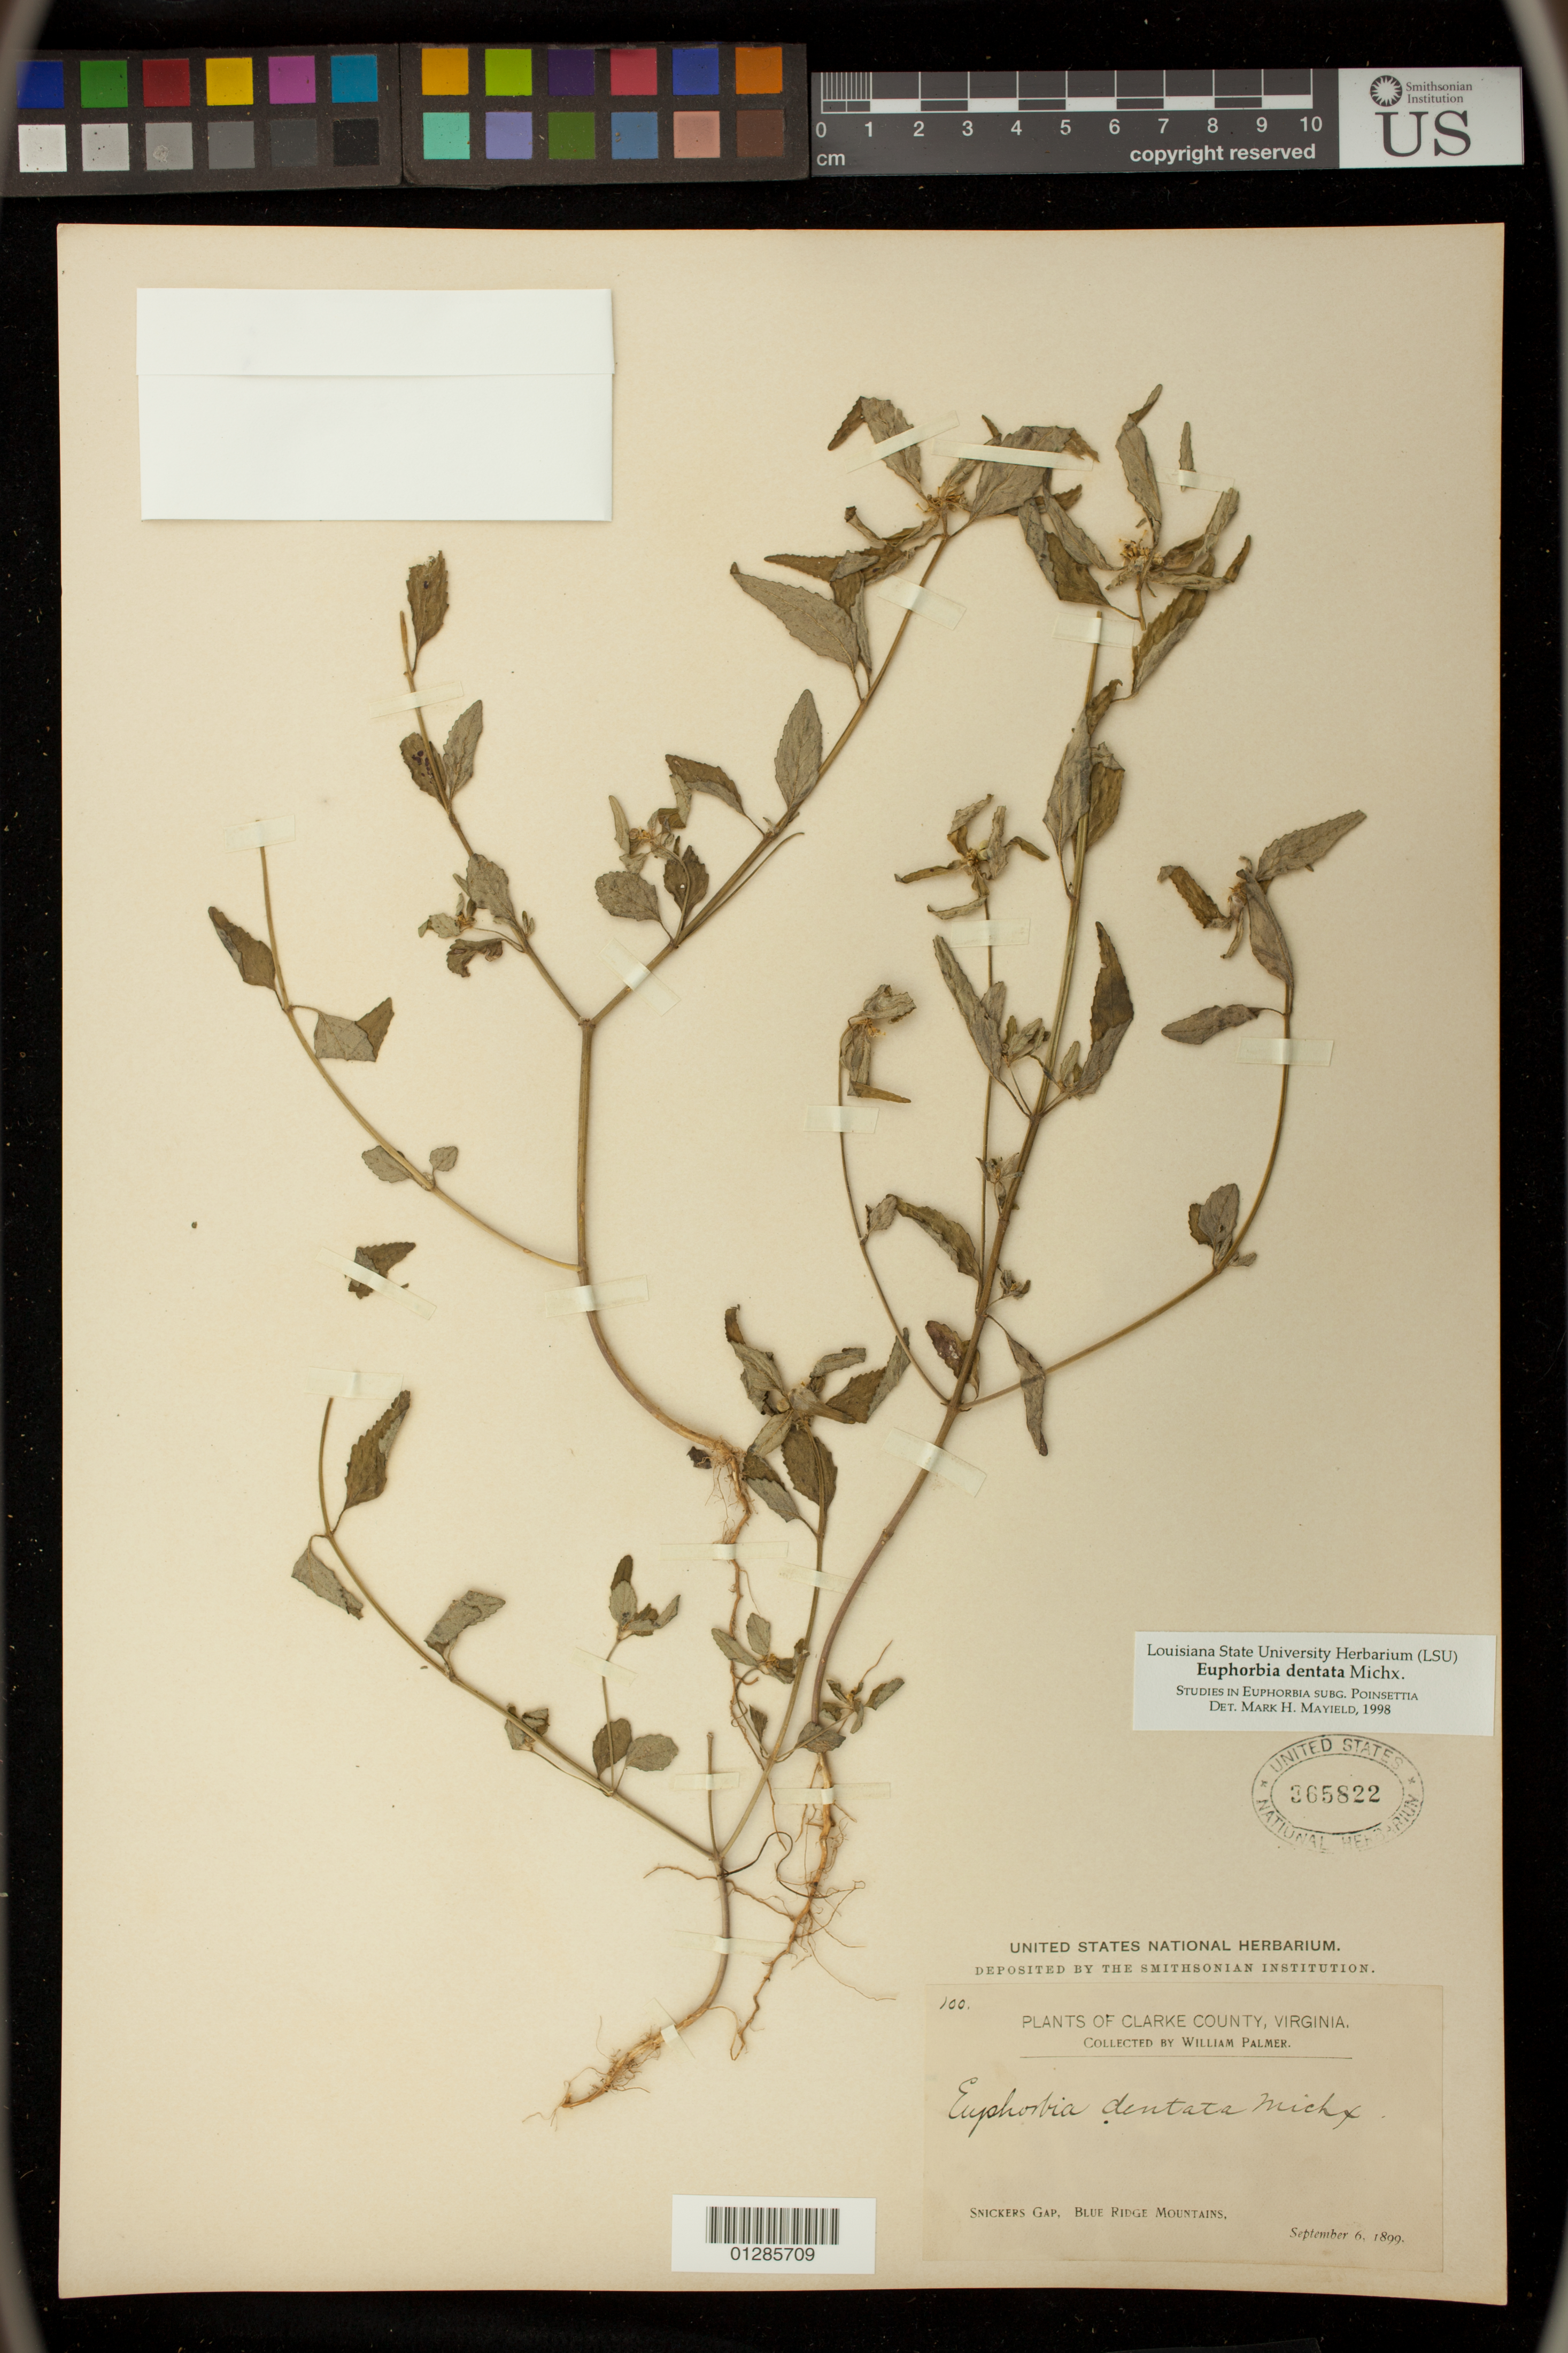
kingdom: Plantae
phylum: Tracheophyta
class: Magnoliopsida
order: Malpighiales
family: Euphorbiaceae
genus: Euphorbia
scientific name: Euphorbia dentata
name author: Michx.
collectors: W. Palmer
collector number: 100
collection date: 1899-09-06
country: United States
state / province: Virginia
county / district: Clarke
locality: Snickers Gap, Blue Ridge Mountains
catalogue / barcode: US 365822